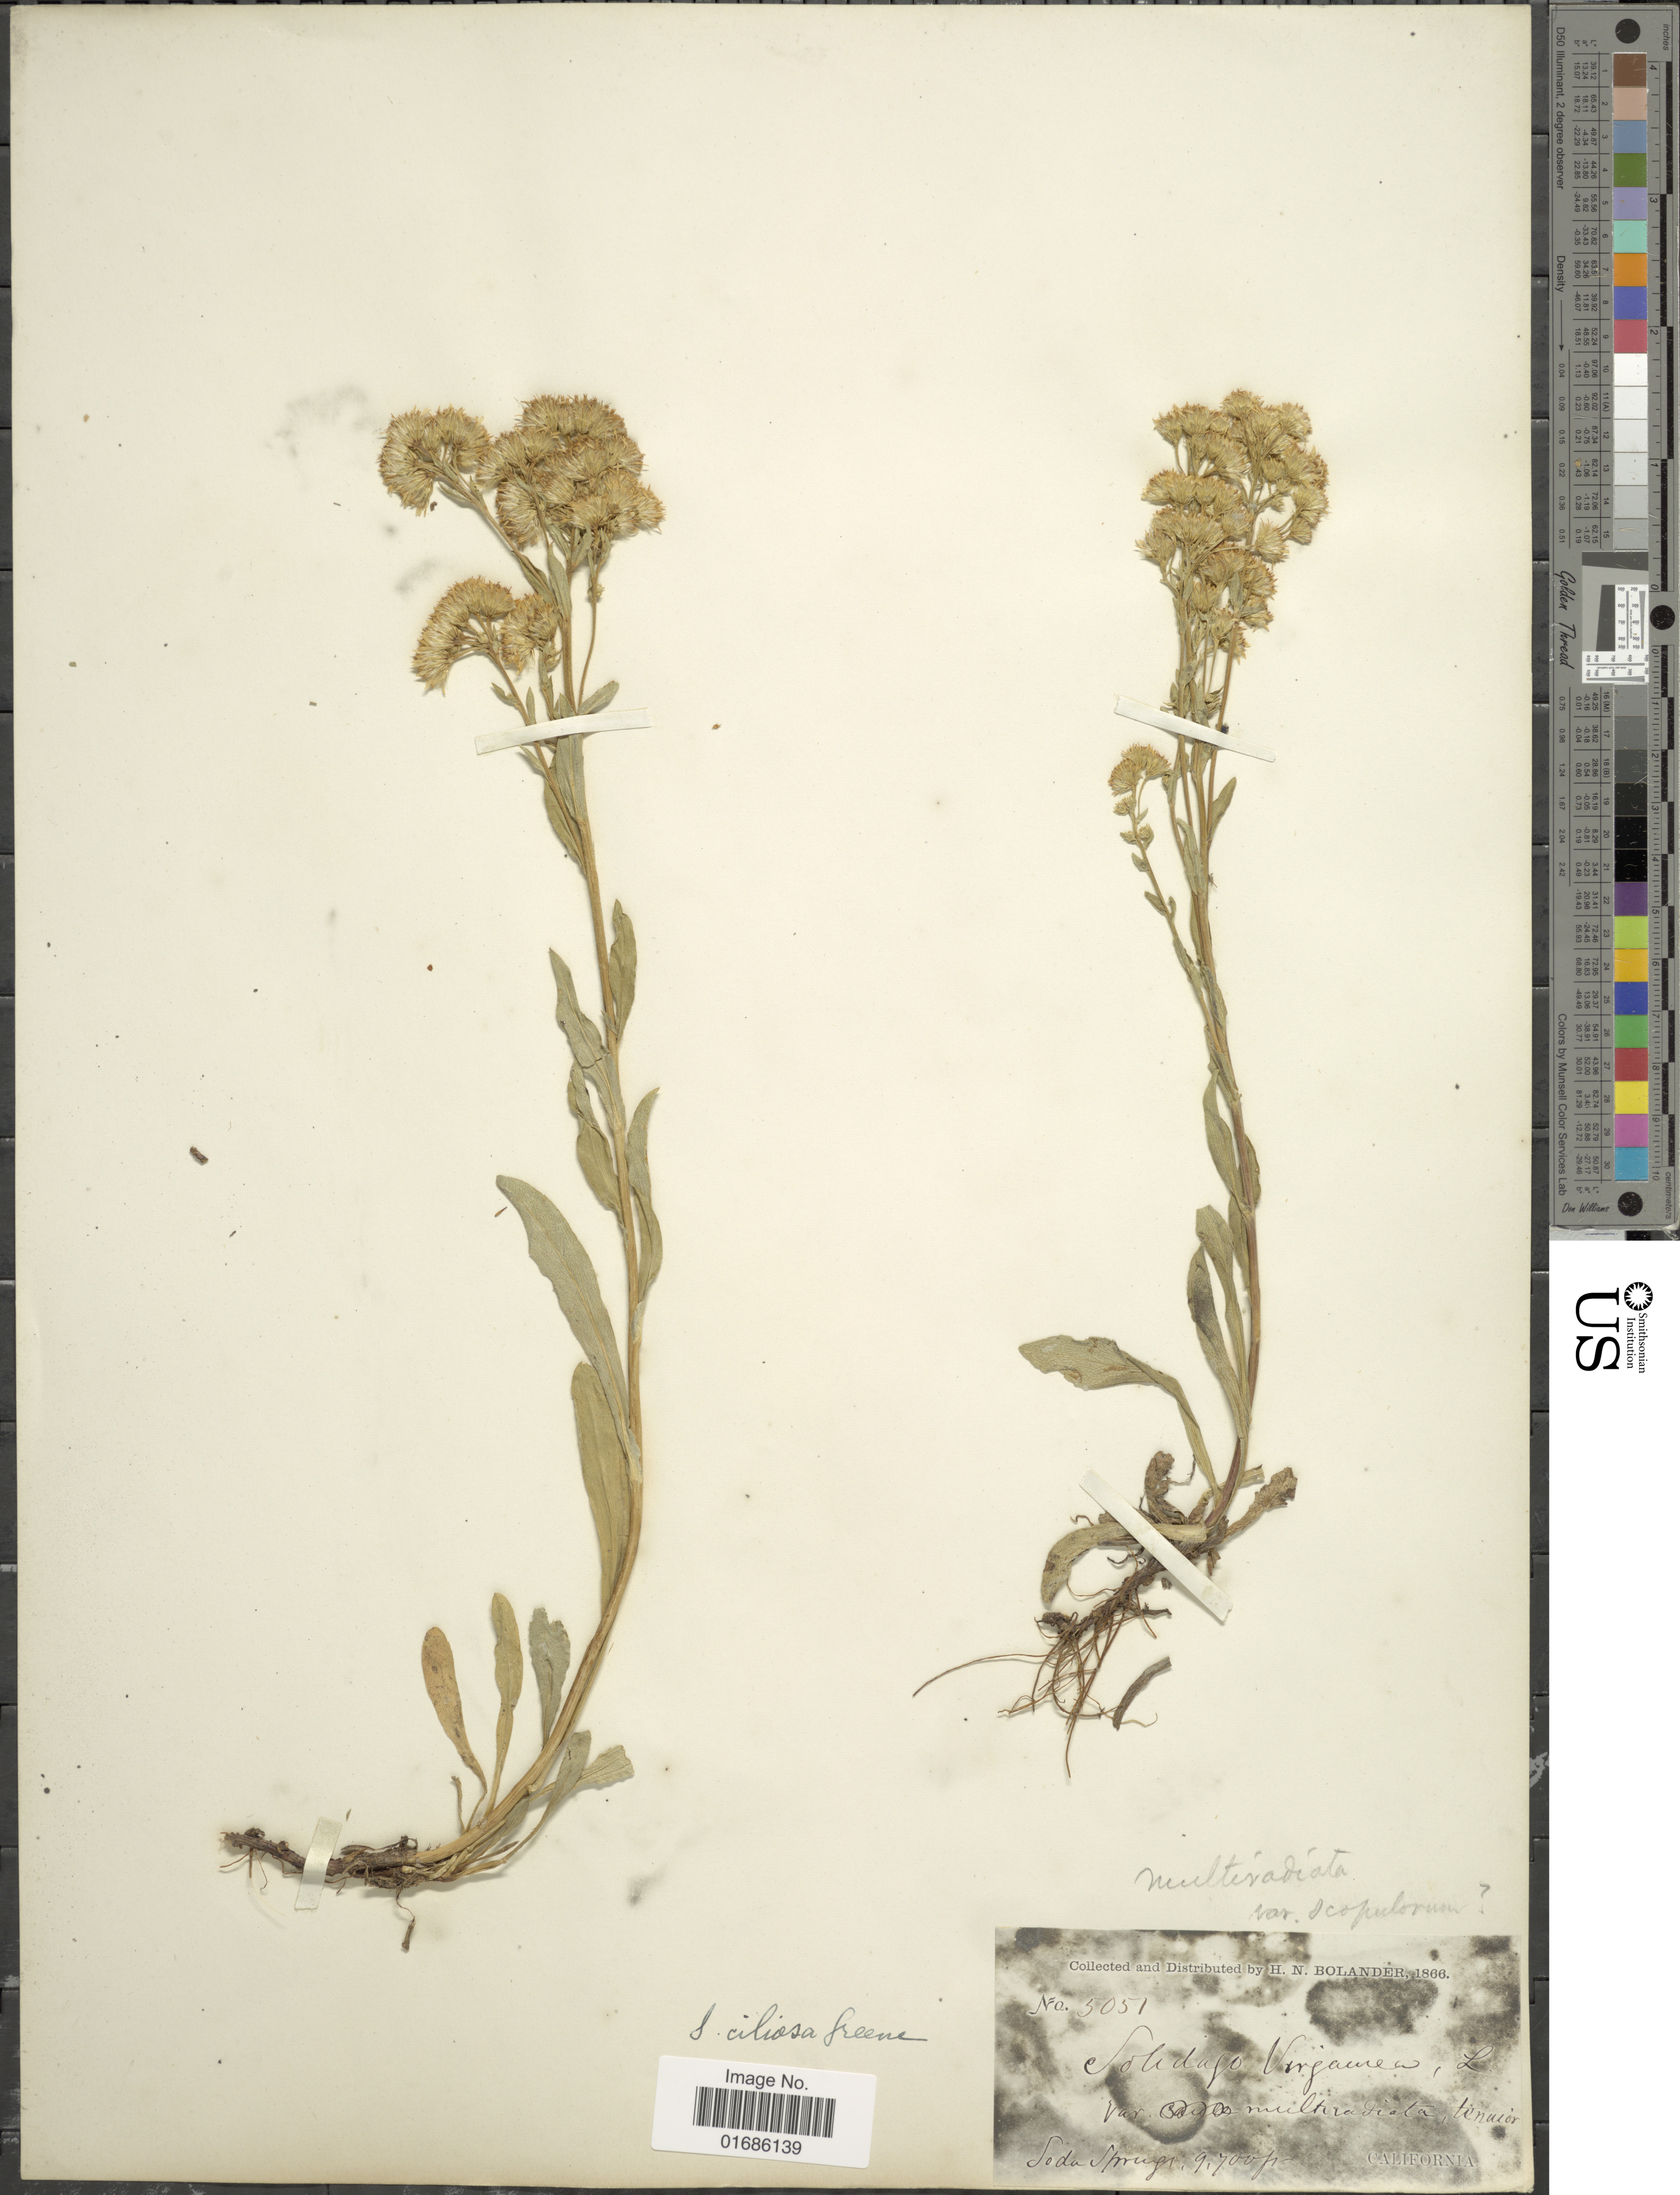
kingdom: Plantae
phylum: Tracheophyta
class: Magnoliopsida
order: Asterales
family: Asteraceae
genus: Solidago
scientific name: Solidago ciliosa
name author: Greene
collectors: H. Bolander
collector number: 5051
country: United States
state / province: California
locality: Soda Springs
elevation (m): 2957